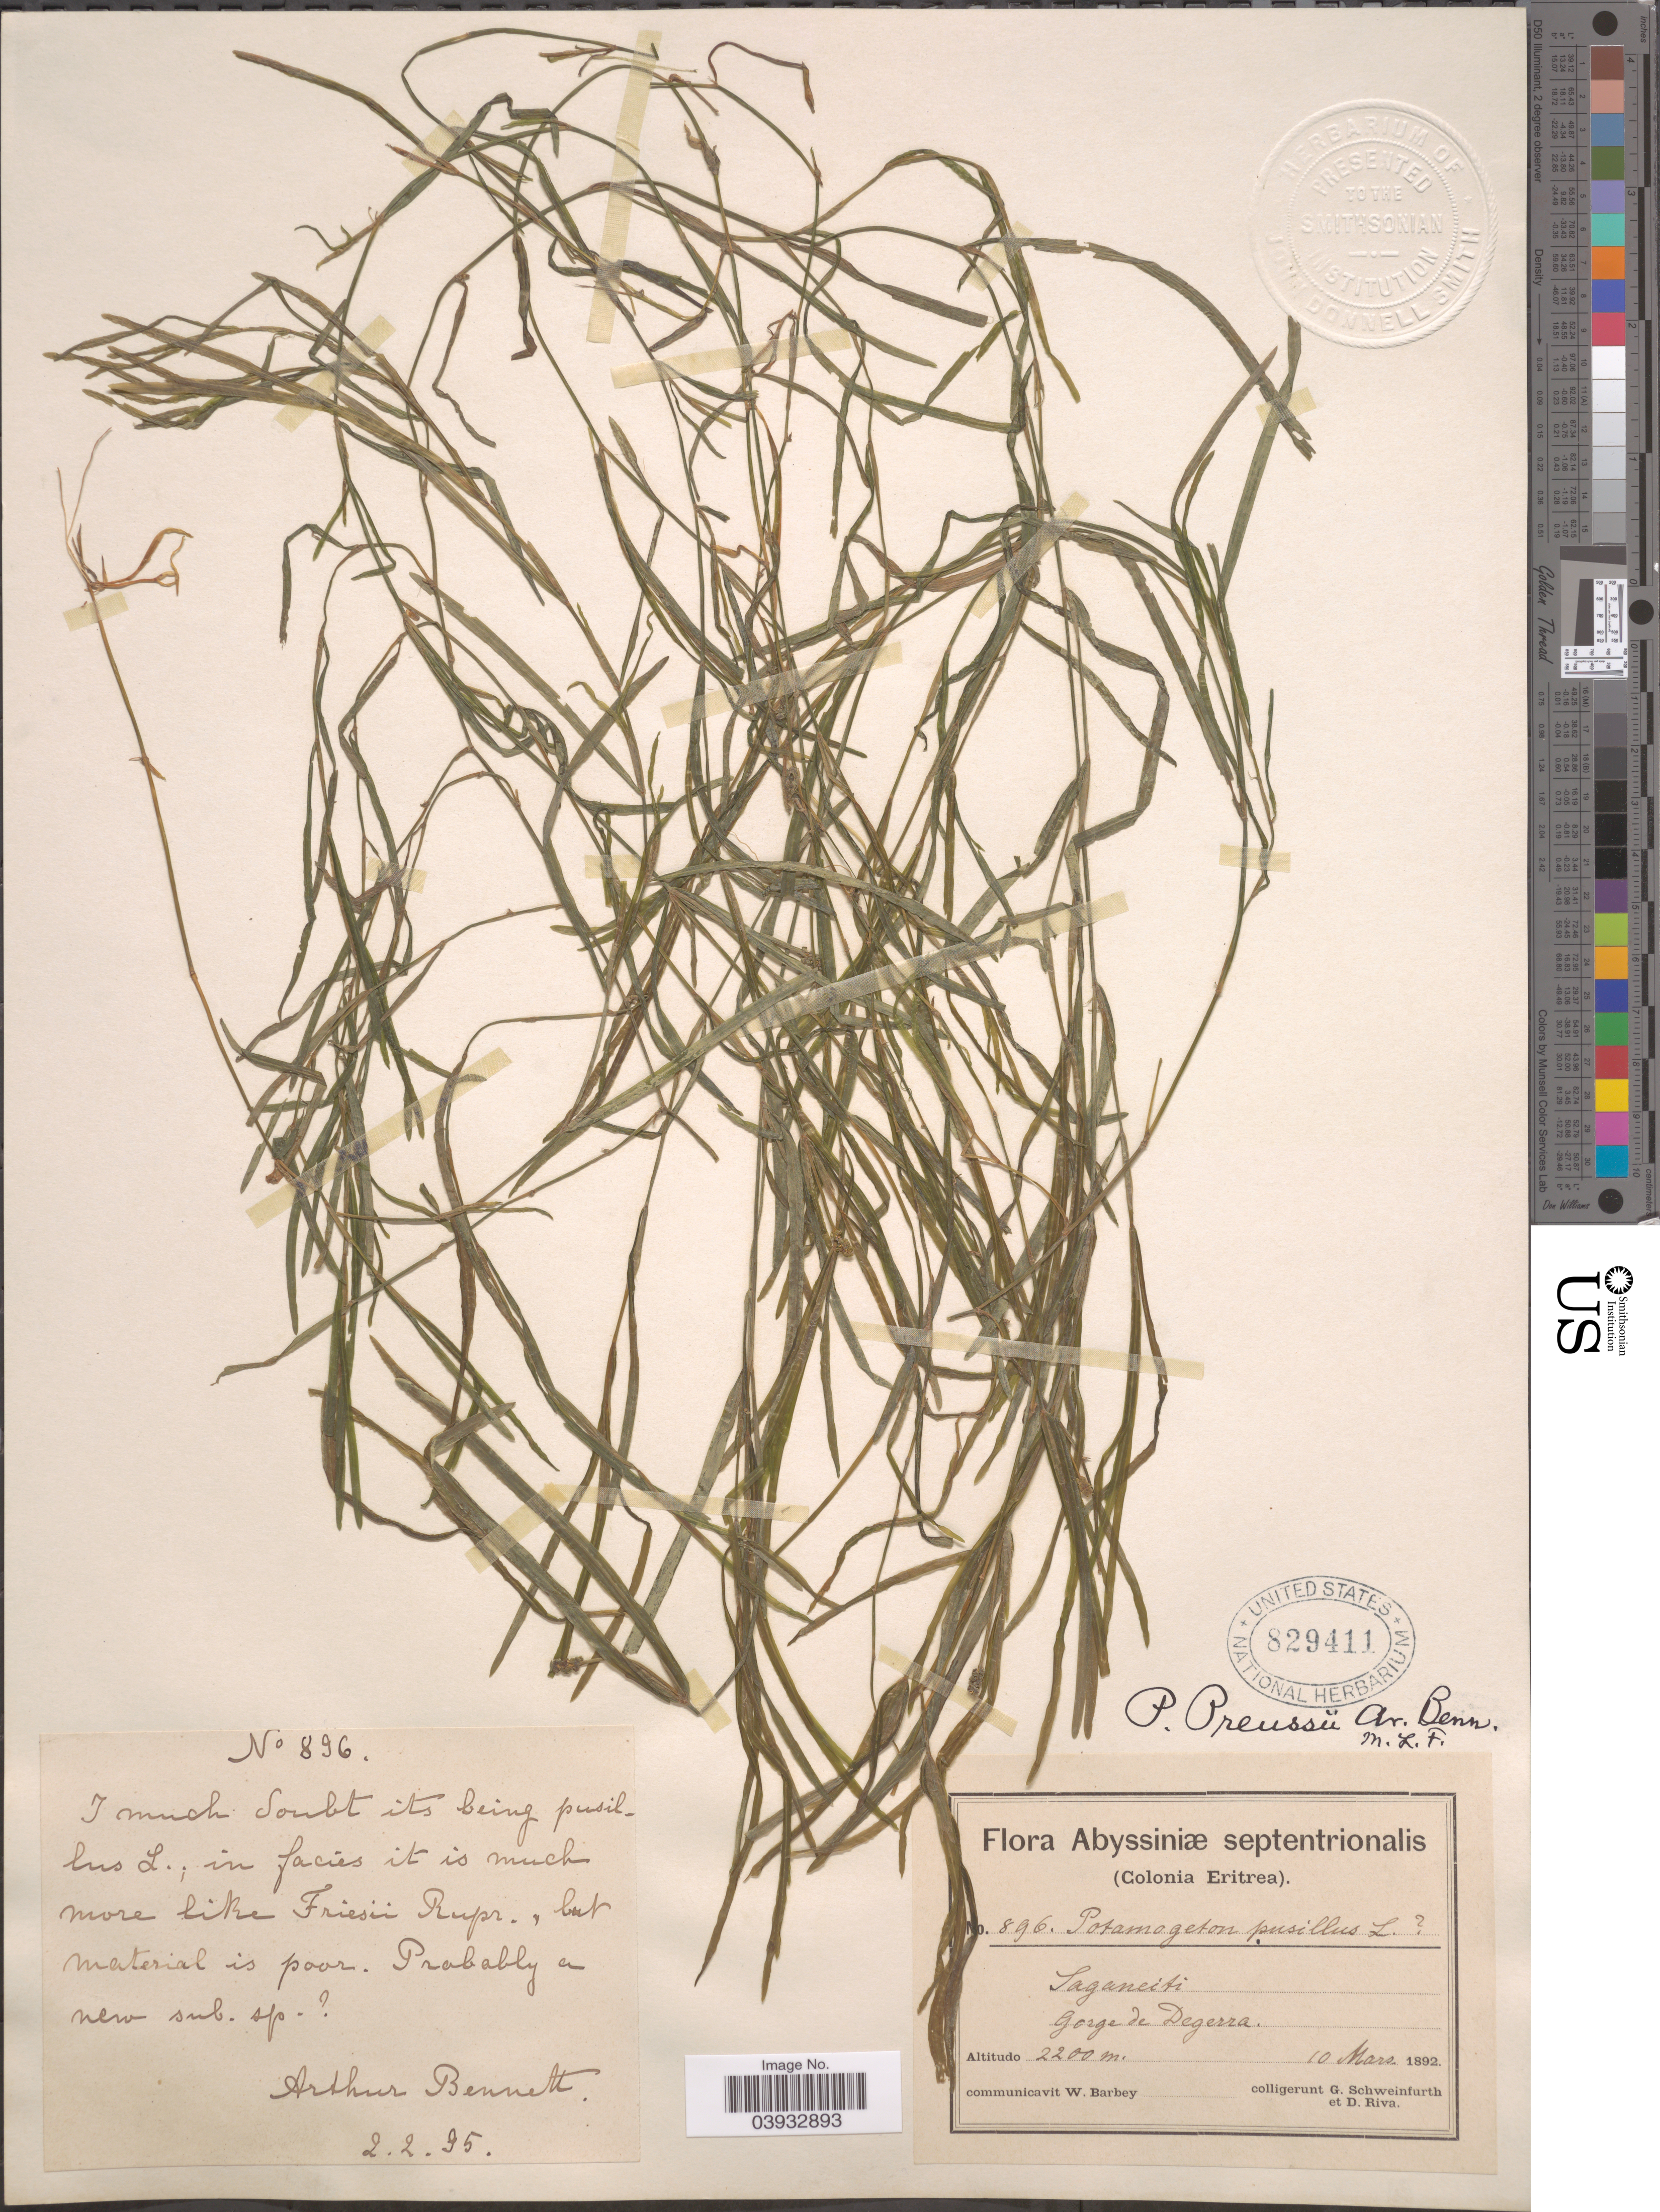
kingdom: Plantae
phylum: Tracheophyta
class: Liliopsida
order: Alismatales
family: Potamogetonaceae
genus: Potamogeton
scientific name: Potamogeton preussii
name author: A. Benn.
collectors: G. A. Schweinfurth (herbarium) & D. Riva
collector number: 896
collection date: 1892-03-10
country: Eritrea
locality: Abyssiniæ septentrionalis. Colonia Eritrea. Saganeiti, Gorge de Degerra.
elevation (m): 2200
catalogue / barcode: US 829411